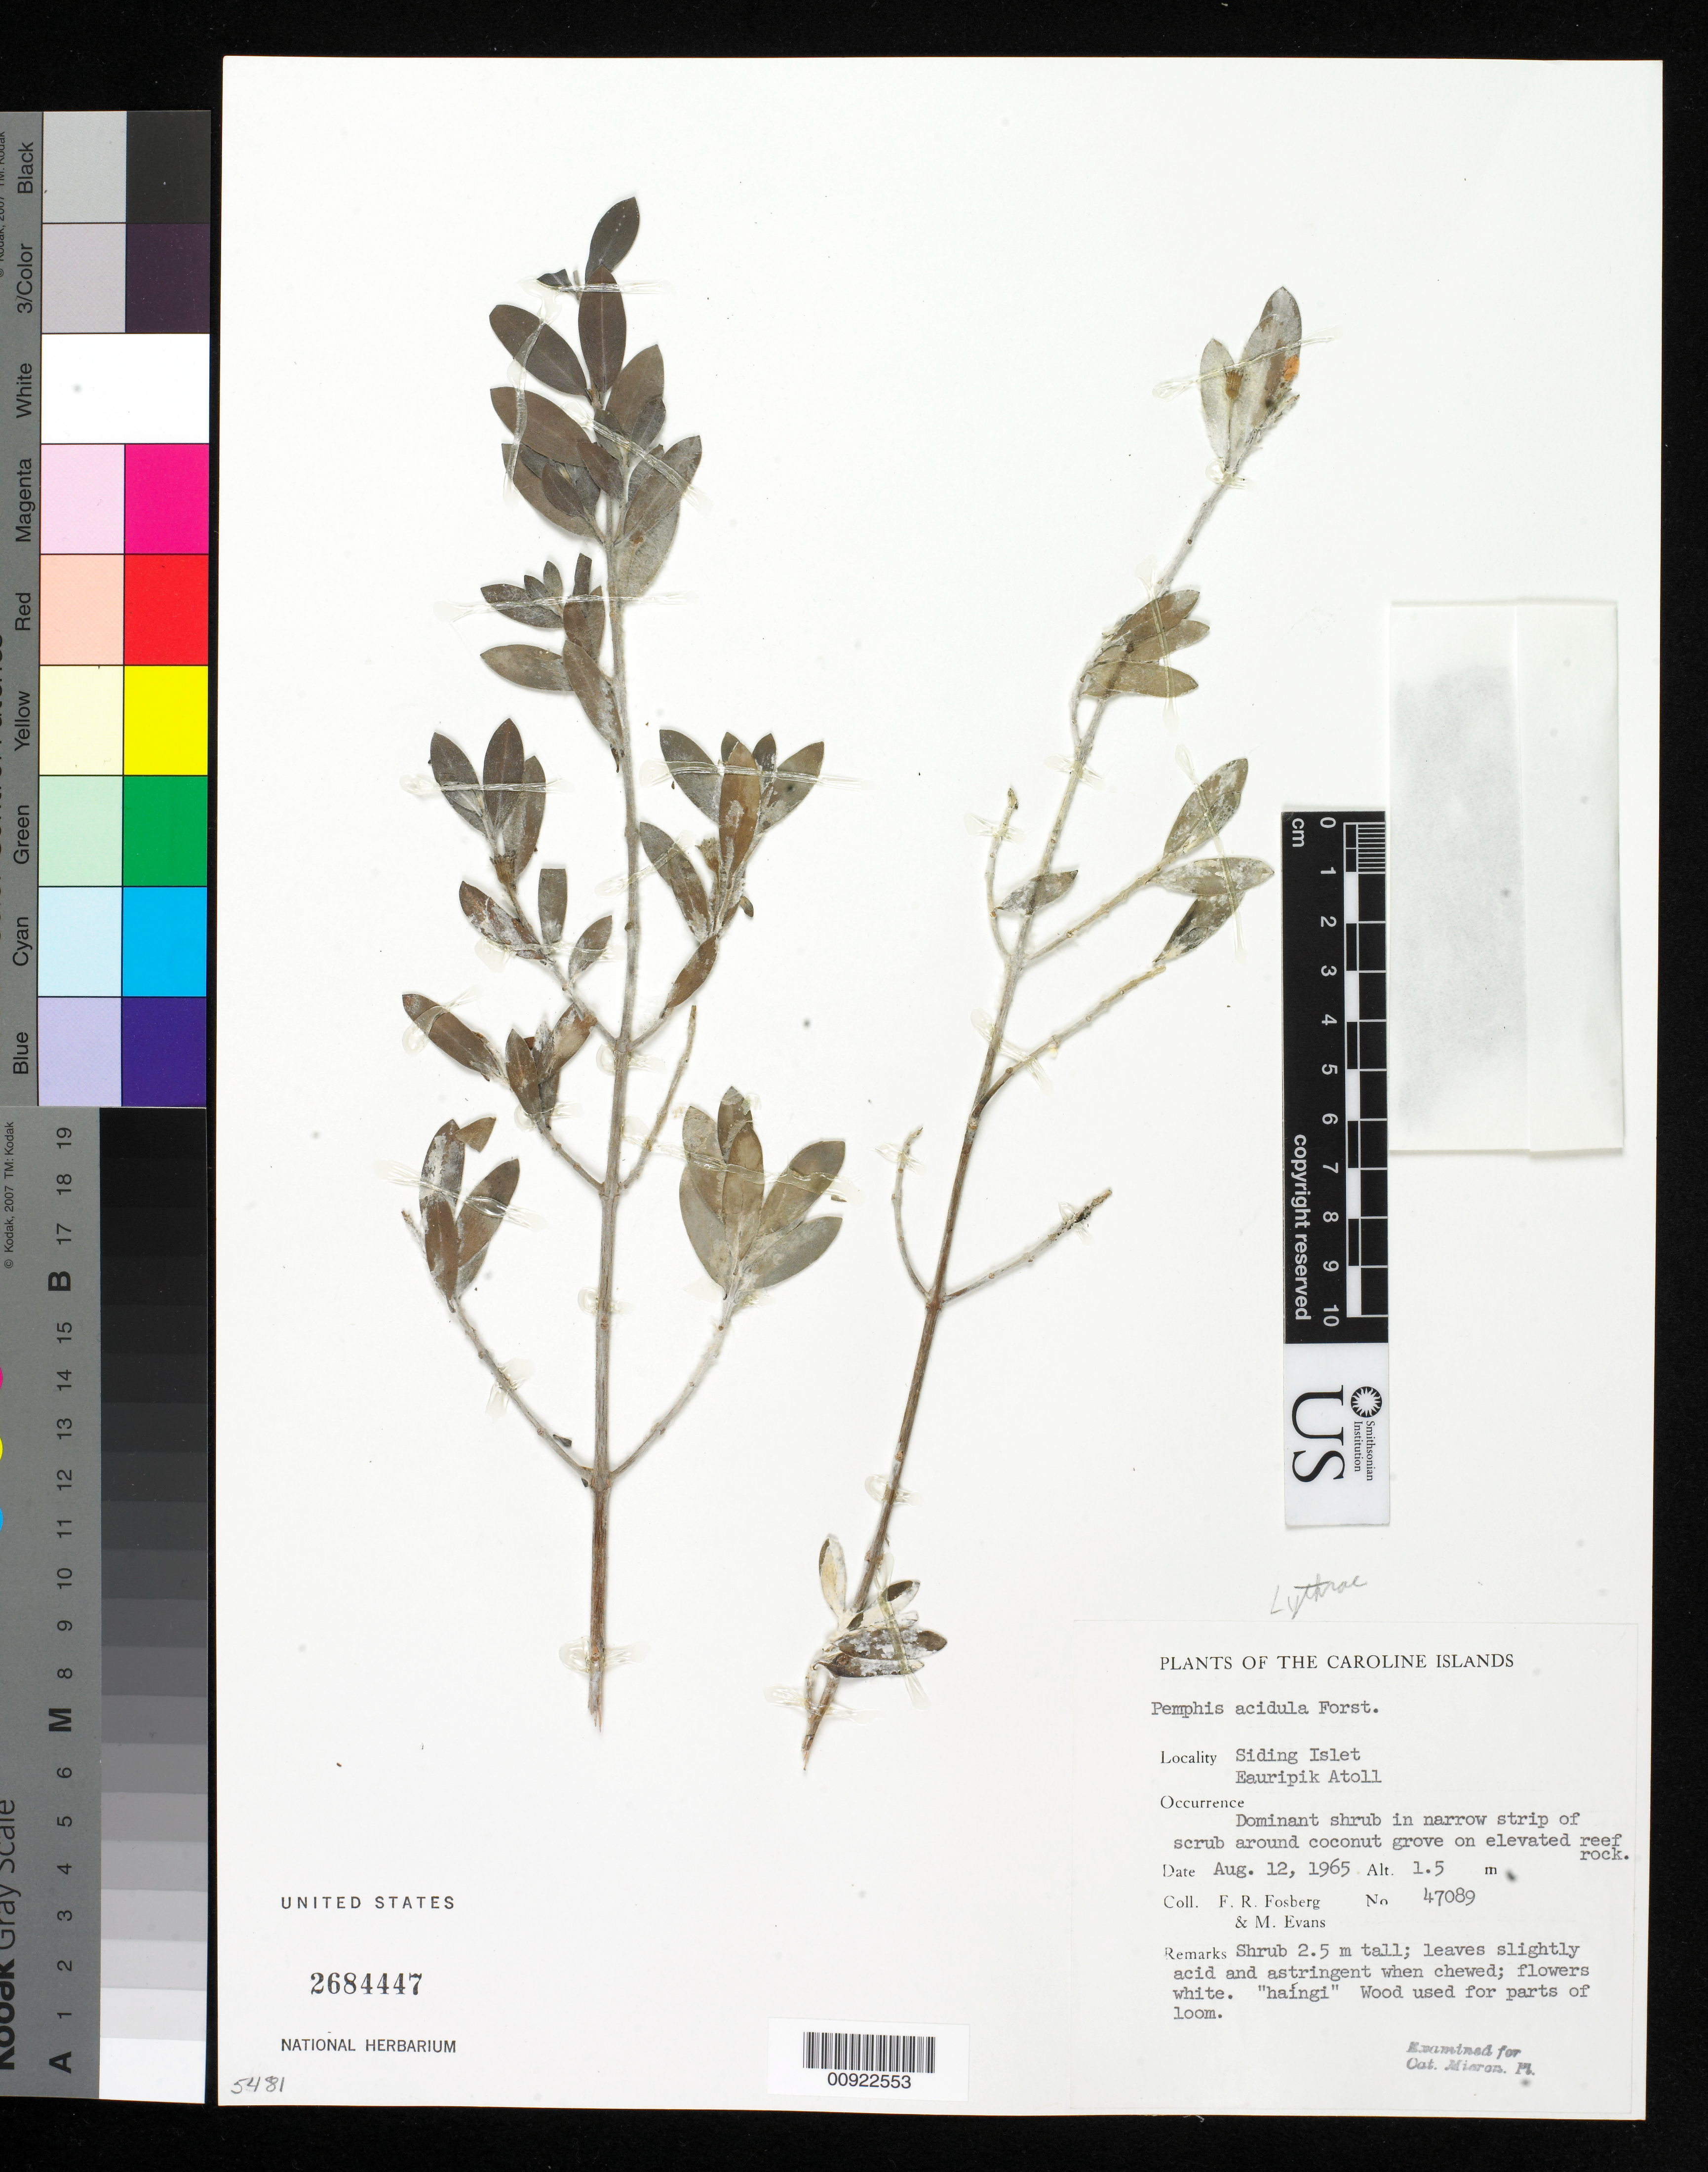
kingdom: Plantae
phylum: Tracheophyta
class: Magnoliopsida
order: Myrtales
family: Lythraceae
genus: Pemphis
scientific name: Pemphis acidula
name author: J.R. Forst. & G. Forst.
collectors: F. R. Fosberg & M. Evans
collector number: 47089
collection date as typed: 12 Aug 1965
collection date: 1965-08-12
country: Micronesia, Federated States of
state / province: Yap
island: Eauripik Atoll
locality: Siding Islet, Eauripik Atoll, on elevated reef rock.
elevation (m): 1.5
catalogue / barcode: US 2684447